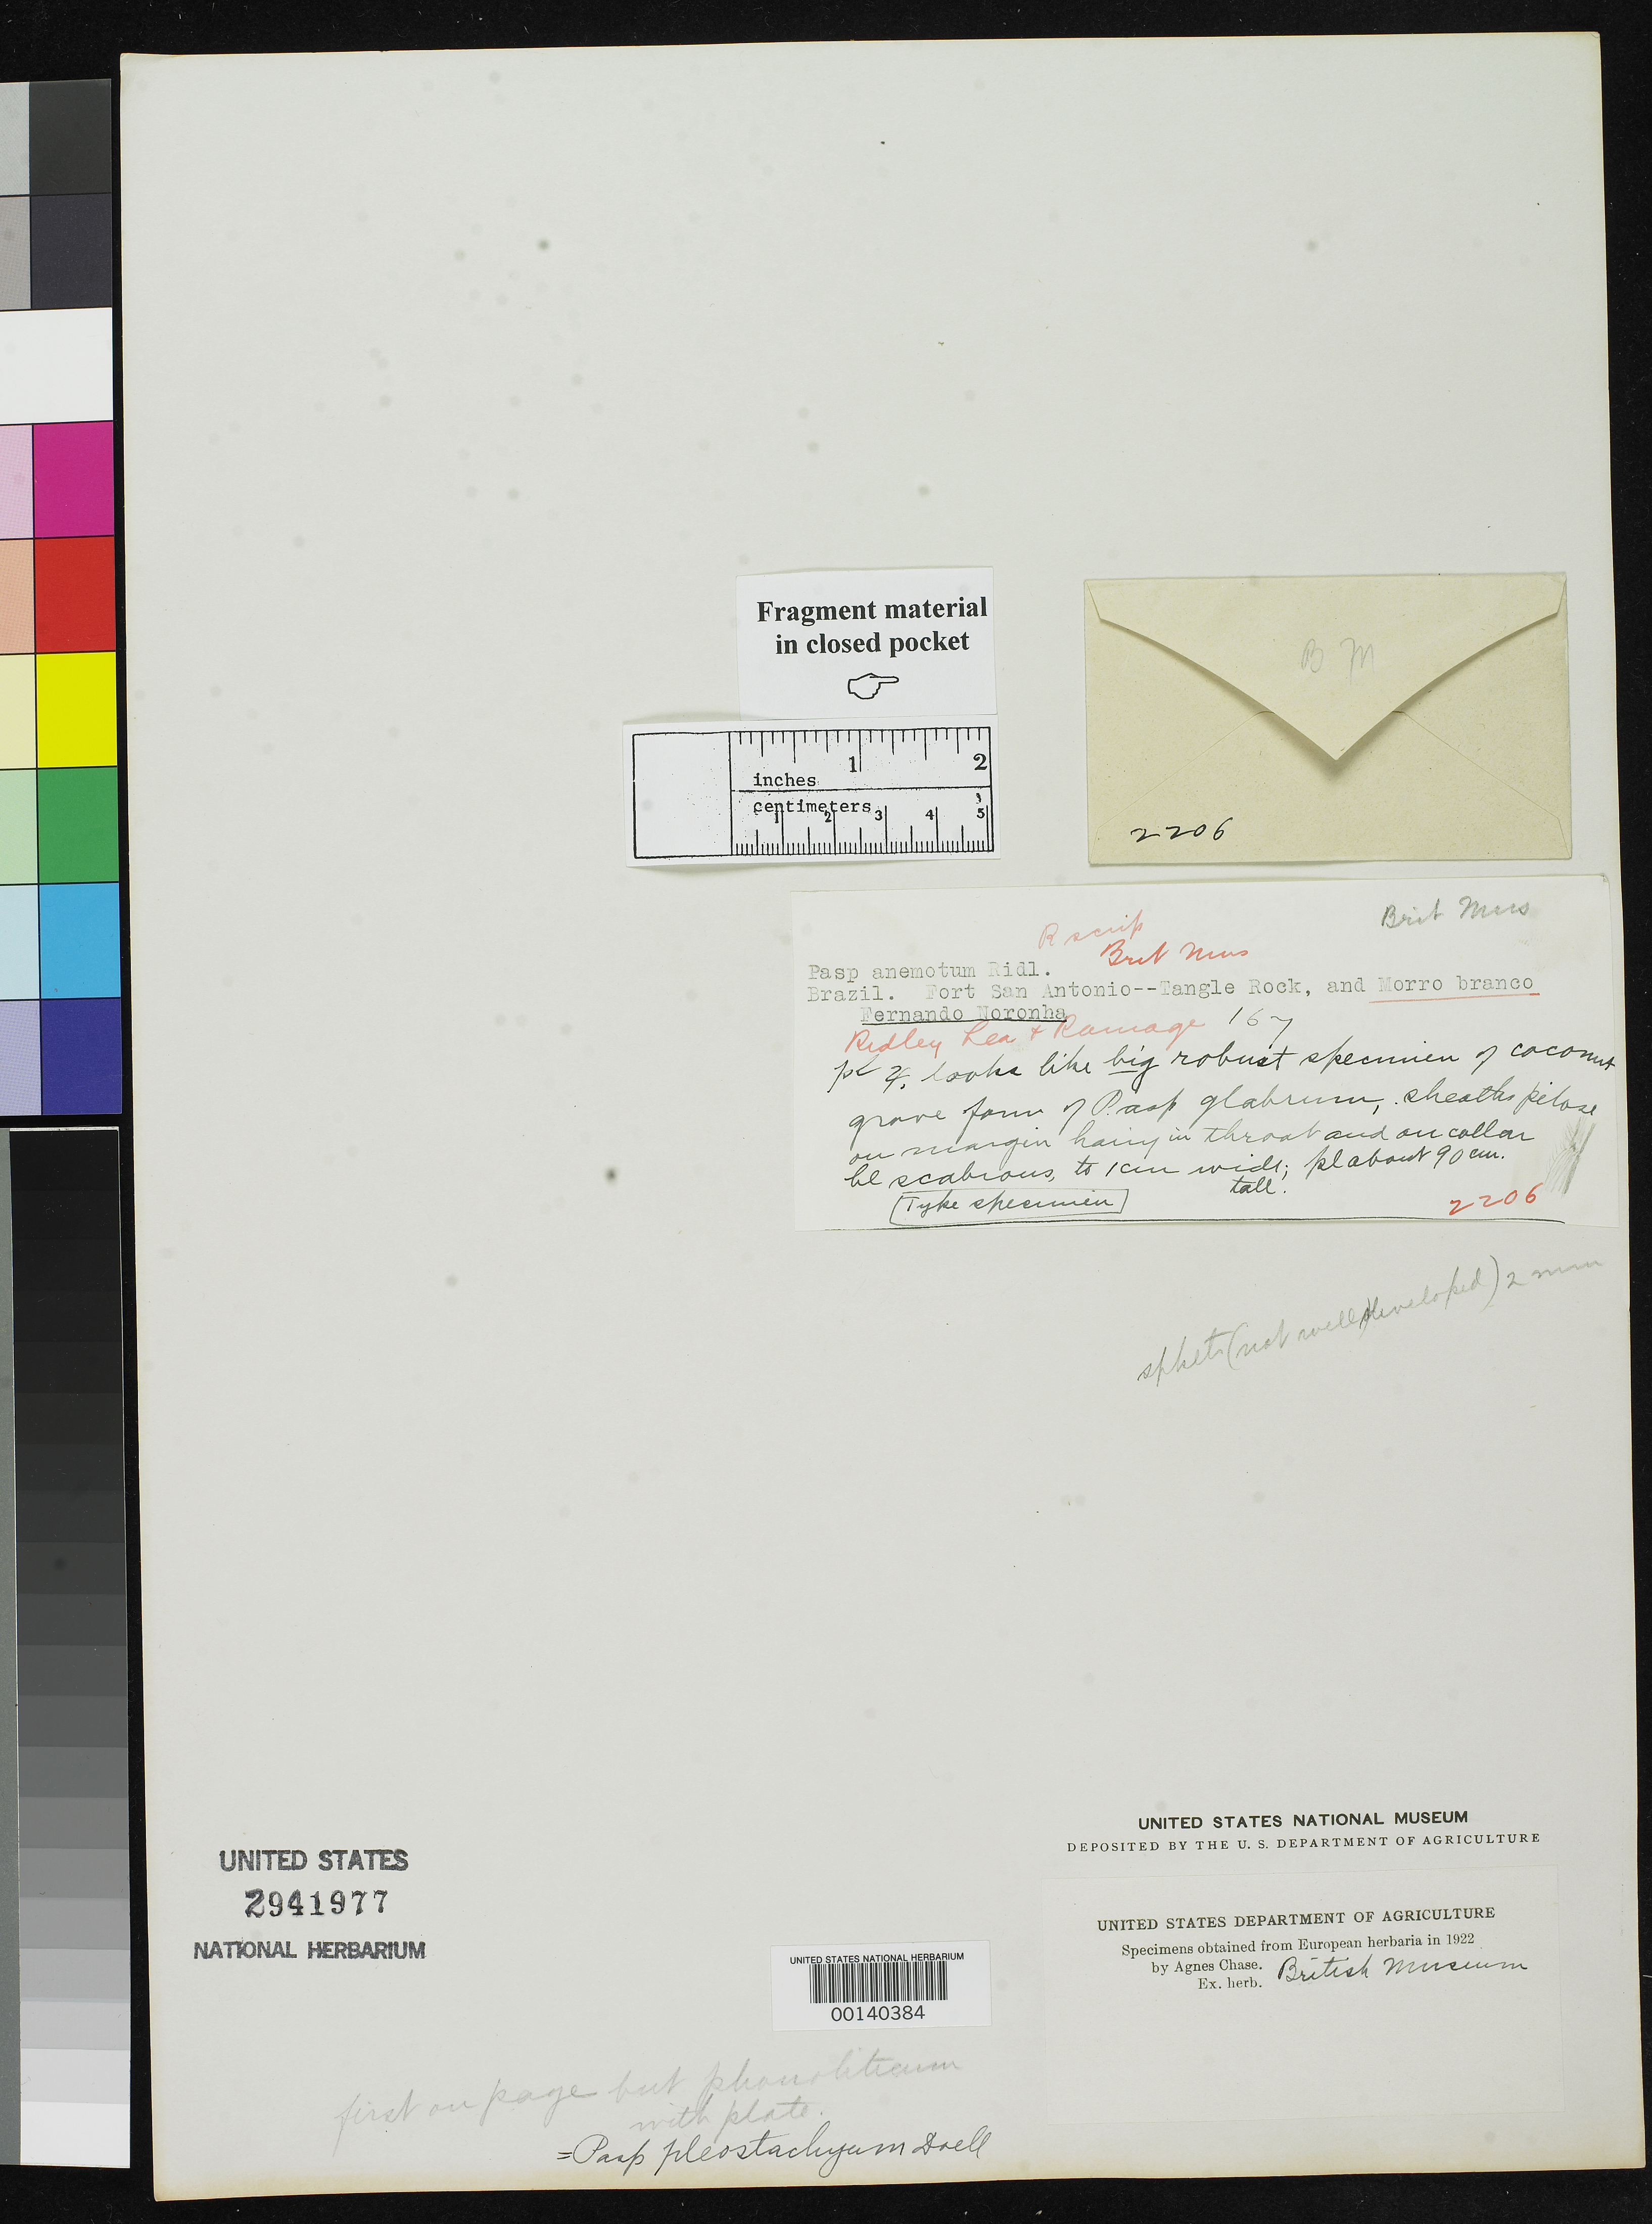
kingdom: Plantae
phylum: Tracheophyta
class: Liliopsida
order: Poales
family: Poaceae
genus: Paspalum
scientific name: Paspalum anemotum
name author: Ridl.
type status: Type Fragment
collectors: H. N. Ridley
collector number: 167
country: Brazil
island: Fernando de Noronha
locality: Fort San Antonio, Tangle Rock and Morro Branco.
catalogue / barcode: US 2941977